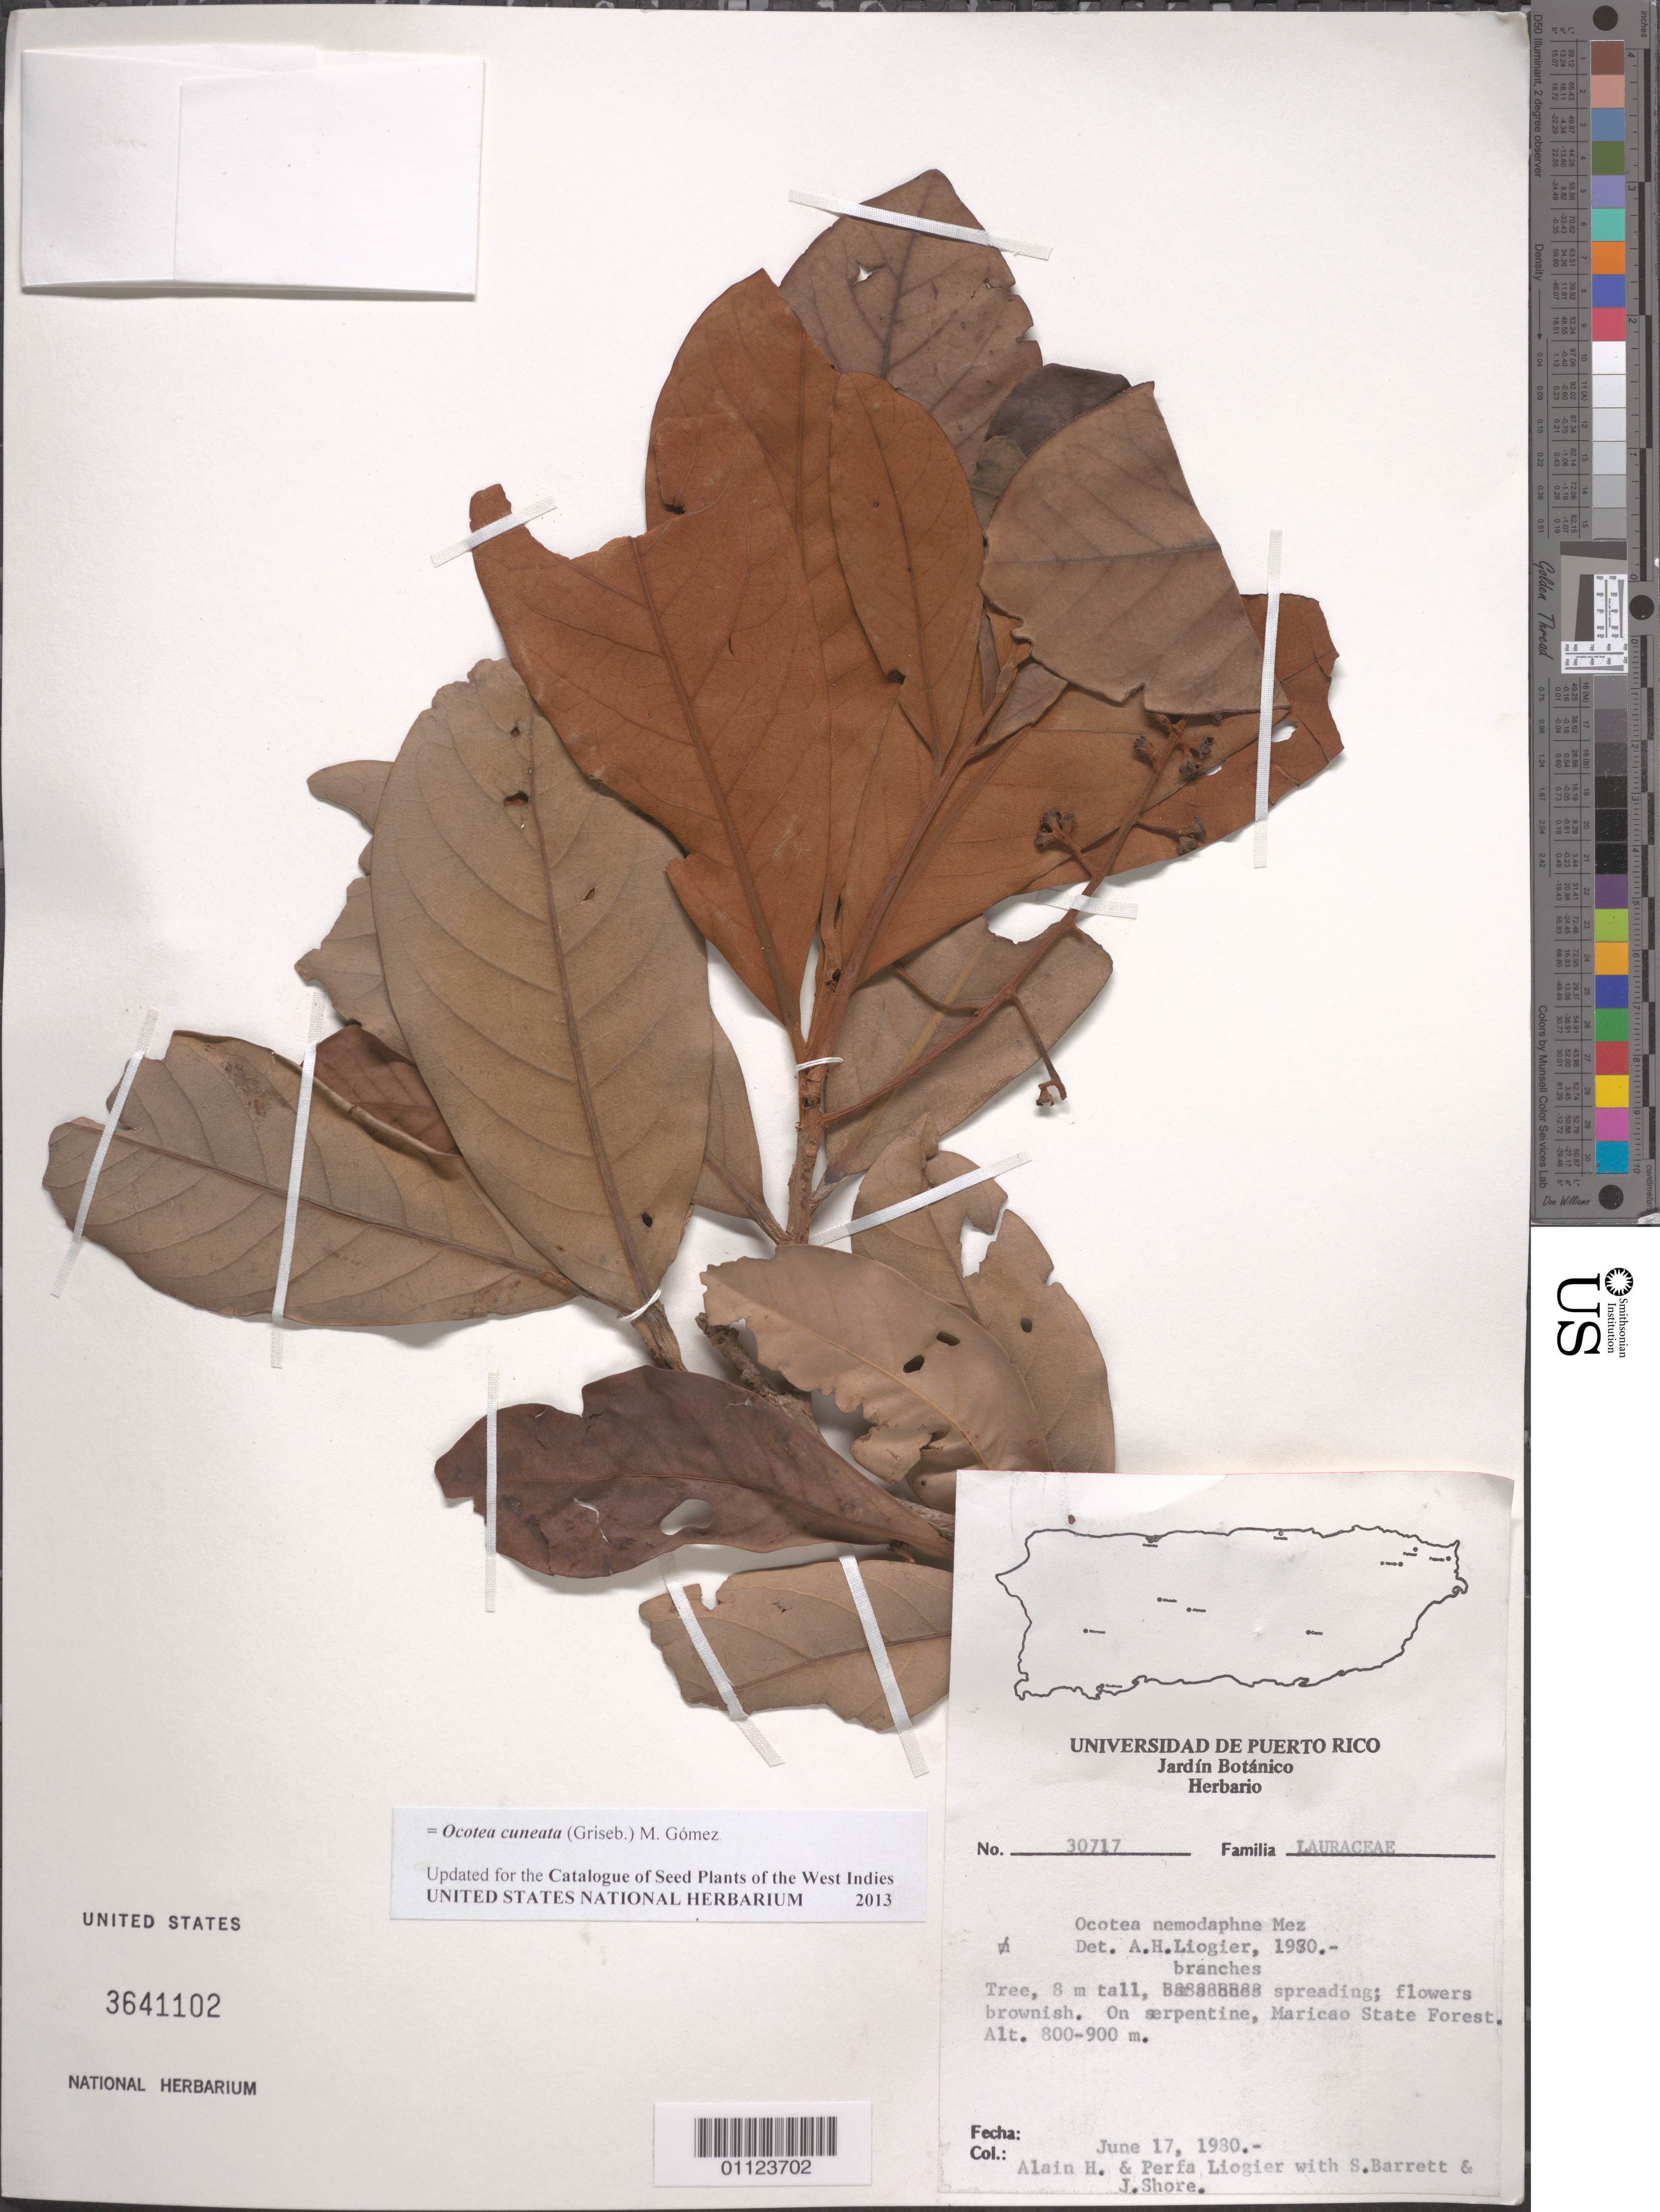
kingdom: Plantae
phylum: Tracheophyta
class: Magnoliopsida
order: Laurales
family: Lauraceae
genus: Ocotea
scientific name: Ocotea cuneata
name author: (Griseb.) M. Gómez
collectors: A. H. Liogier, M. P. Liogier, S. Barrett & J. Shore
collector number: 30717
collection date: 1980-06-17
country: Puerto Rico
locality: Maricao State Forest.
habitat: In thickets on serpentine.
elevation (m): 800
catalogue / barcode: US 3641102